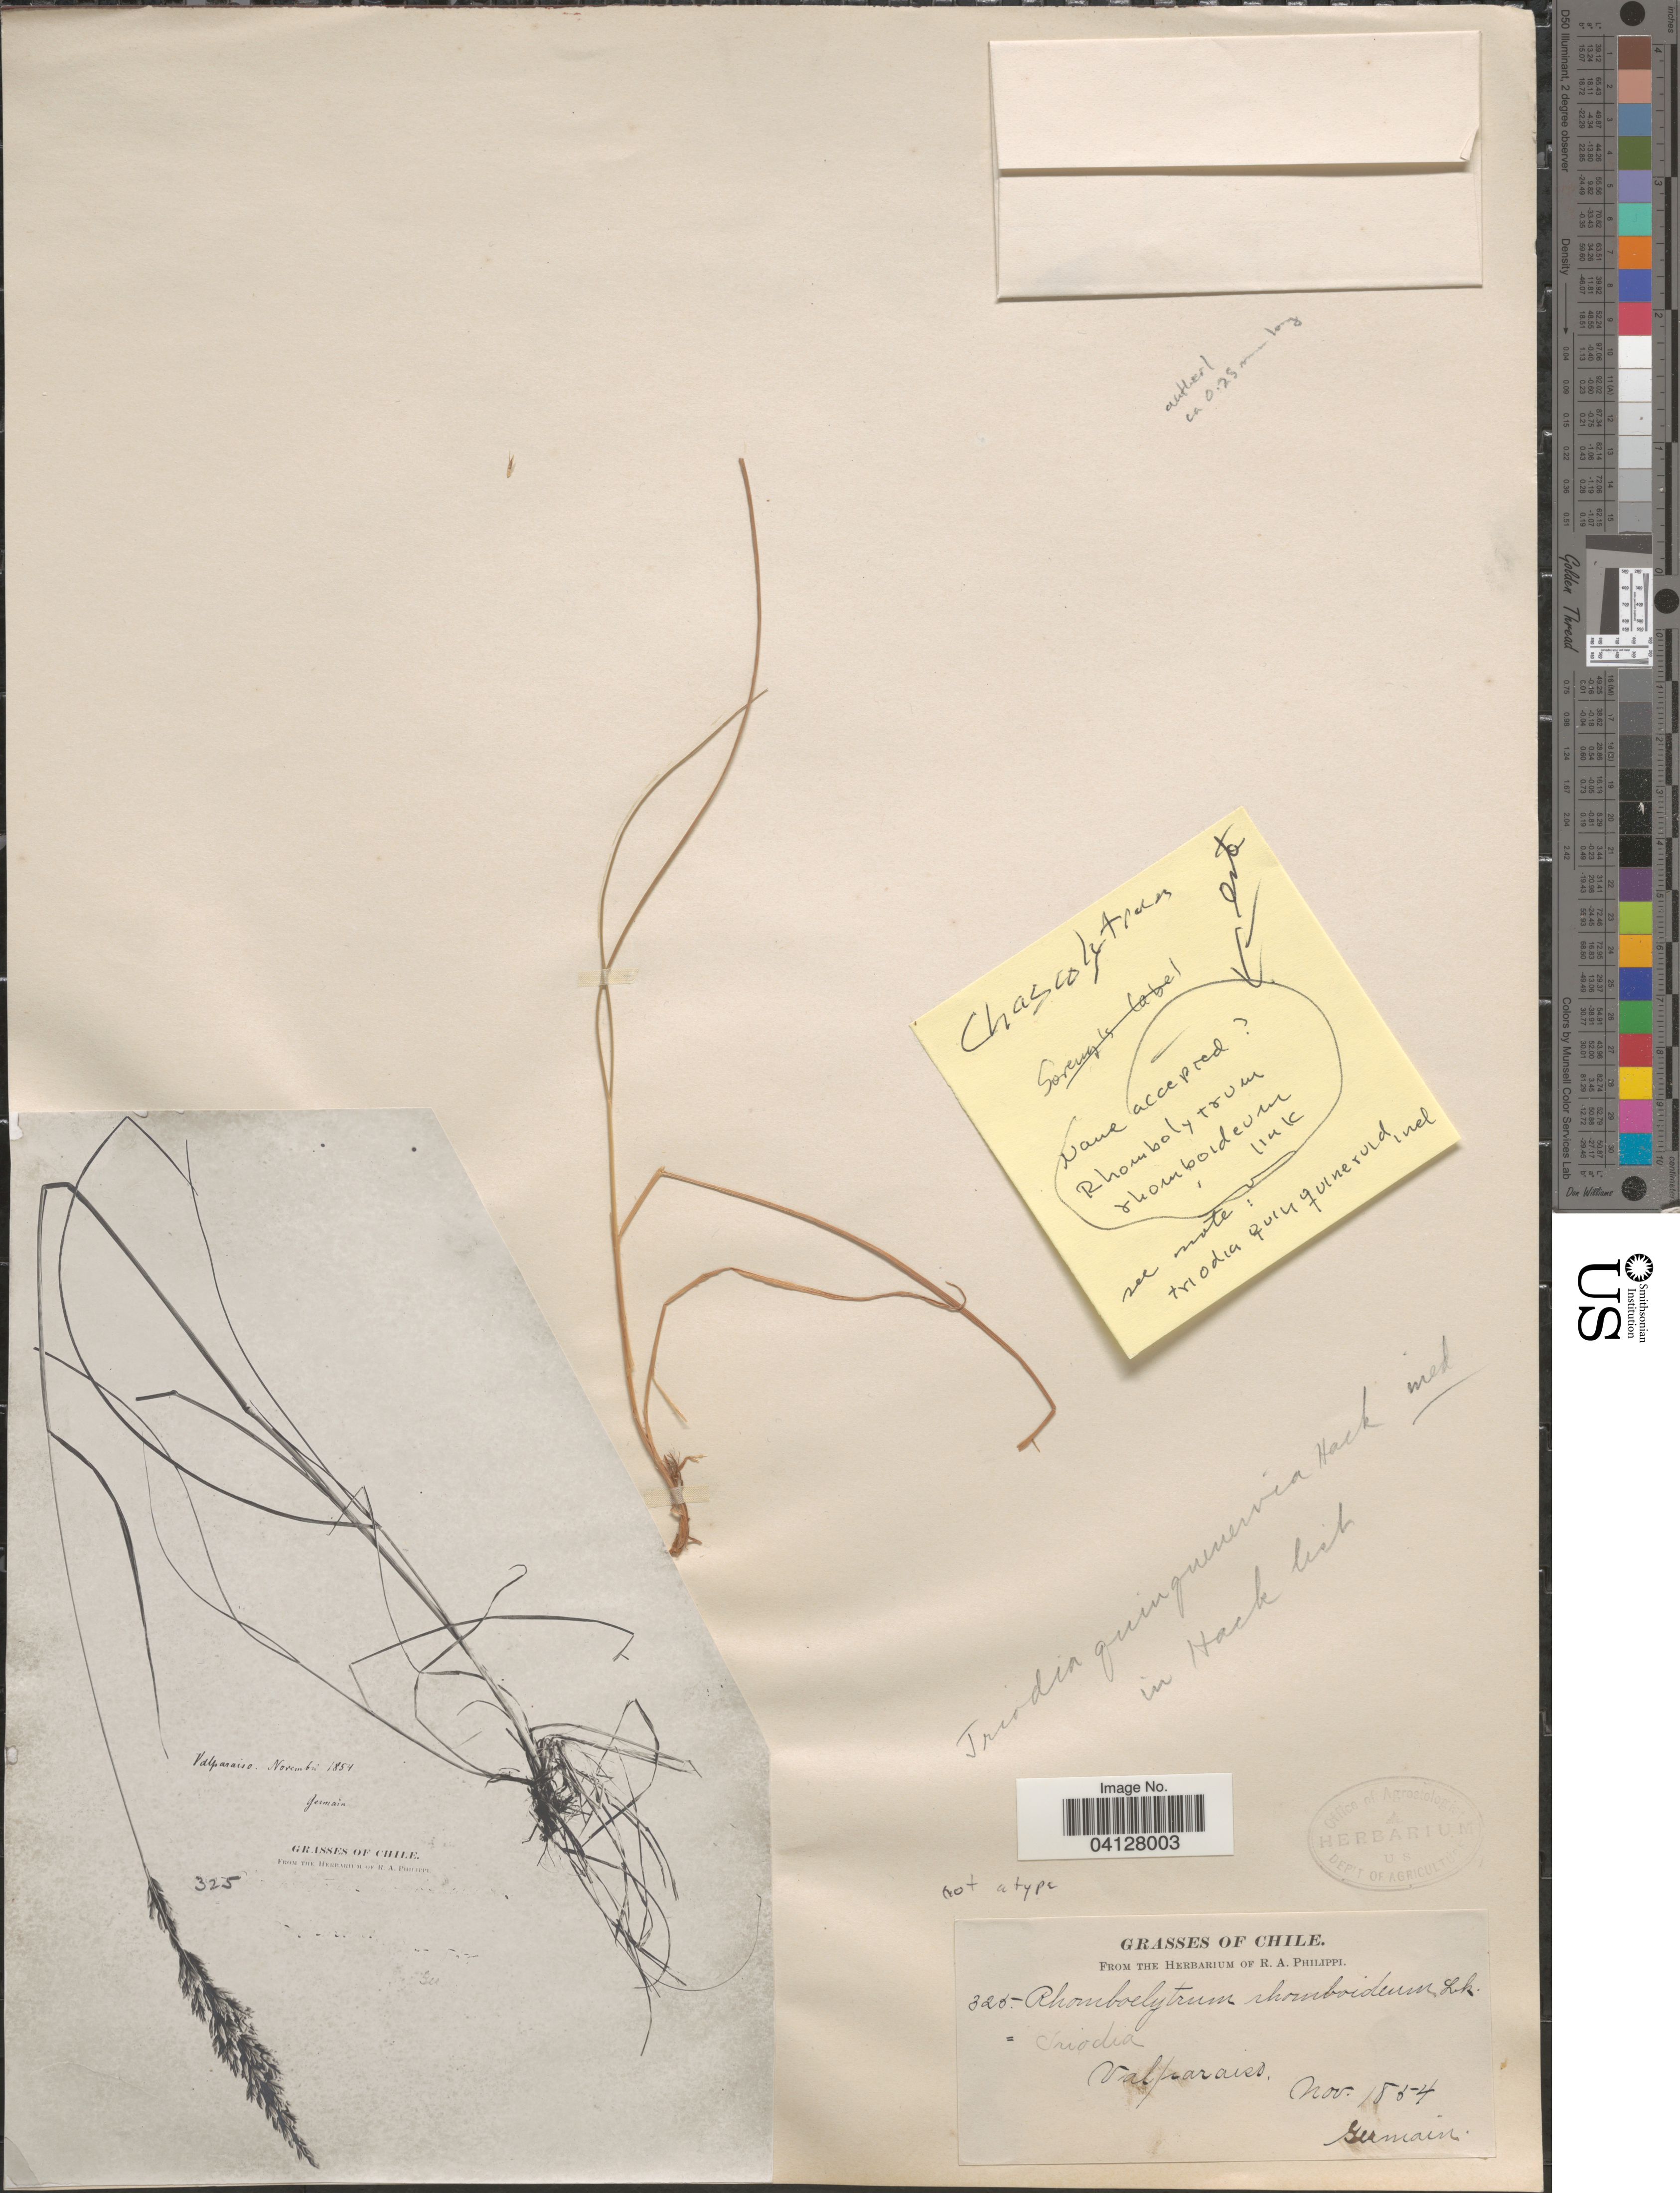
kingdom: Plantae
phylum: Tracheophyta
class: Liliopsida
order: Poales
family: Poaceae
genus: Rhombolytrum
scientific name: Rhombolytrum rhomboideum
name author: Link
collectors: -. Germain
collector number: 325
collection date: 1854-11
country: Chile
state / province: Valparaíso (V)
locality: Valparaiso.